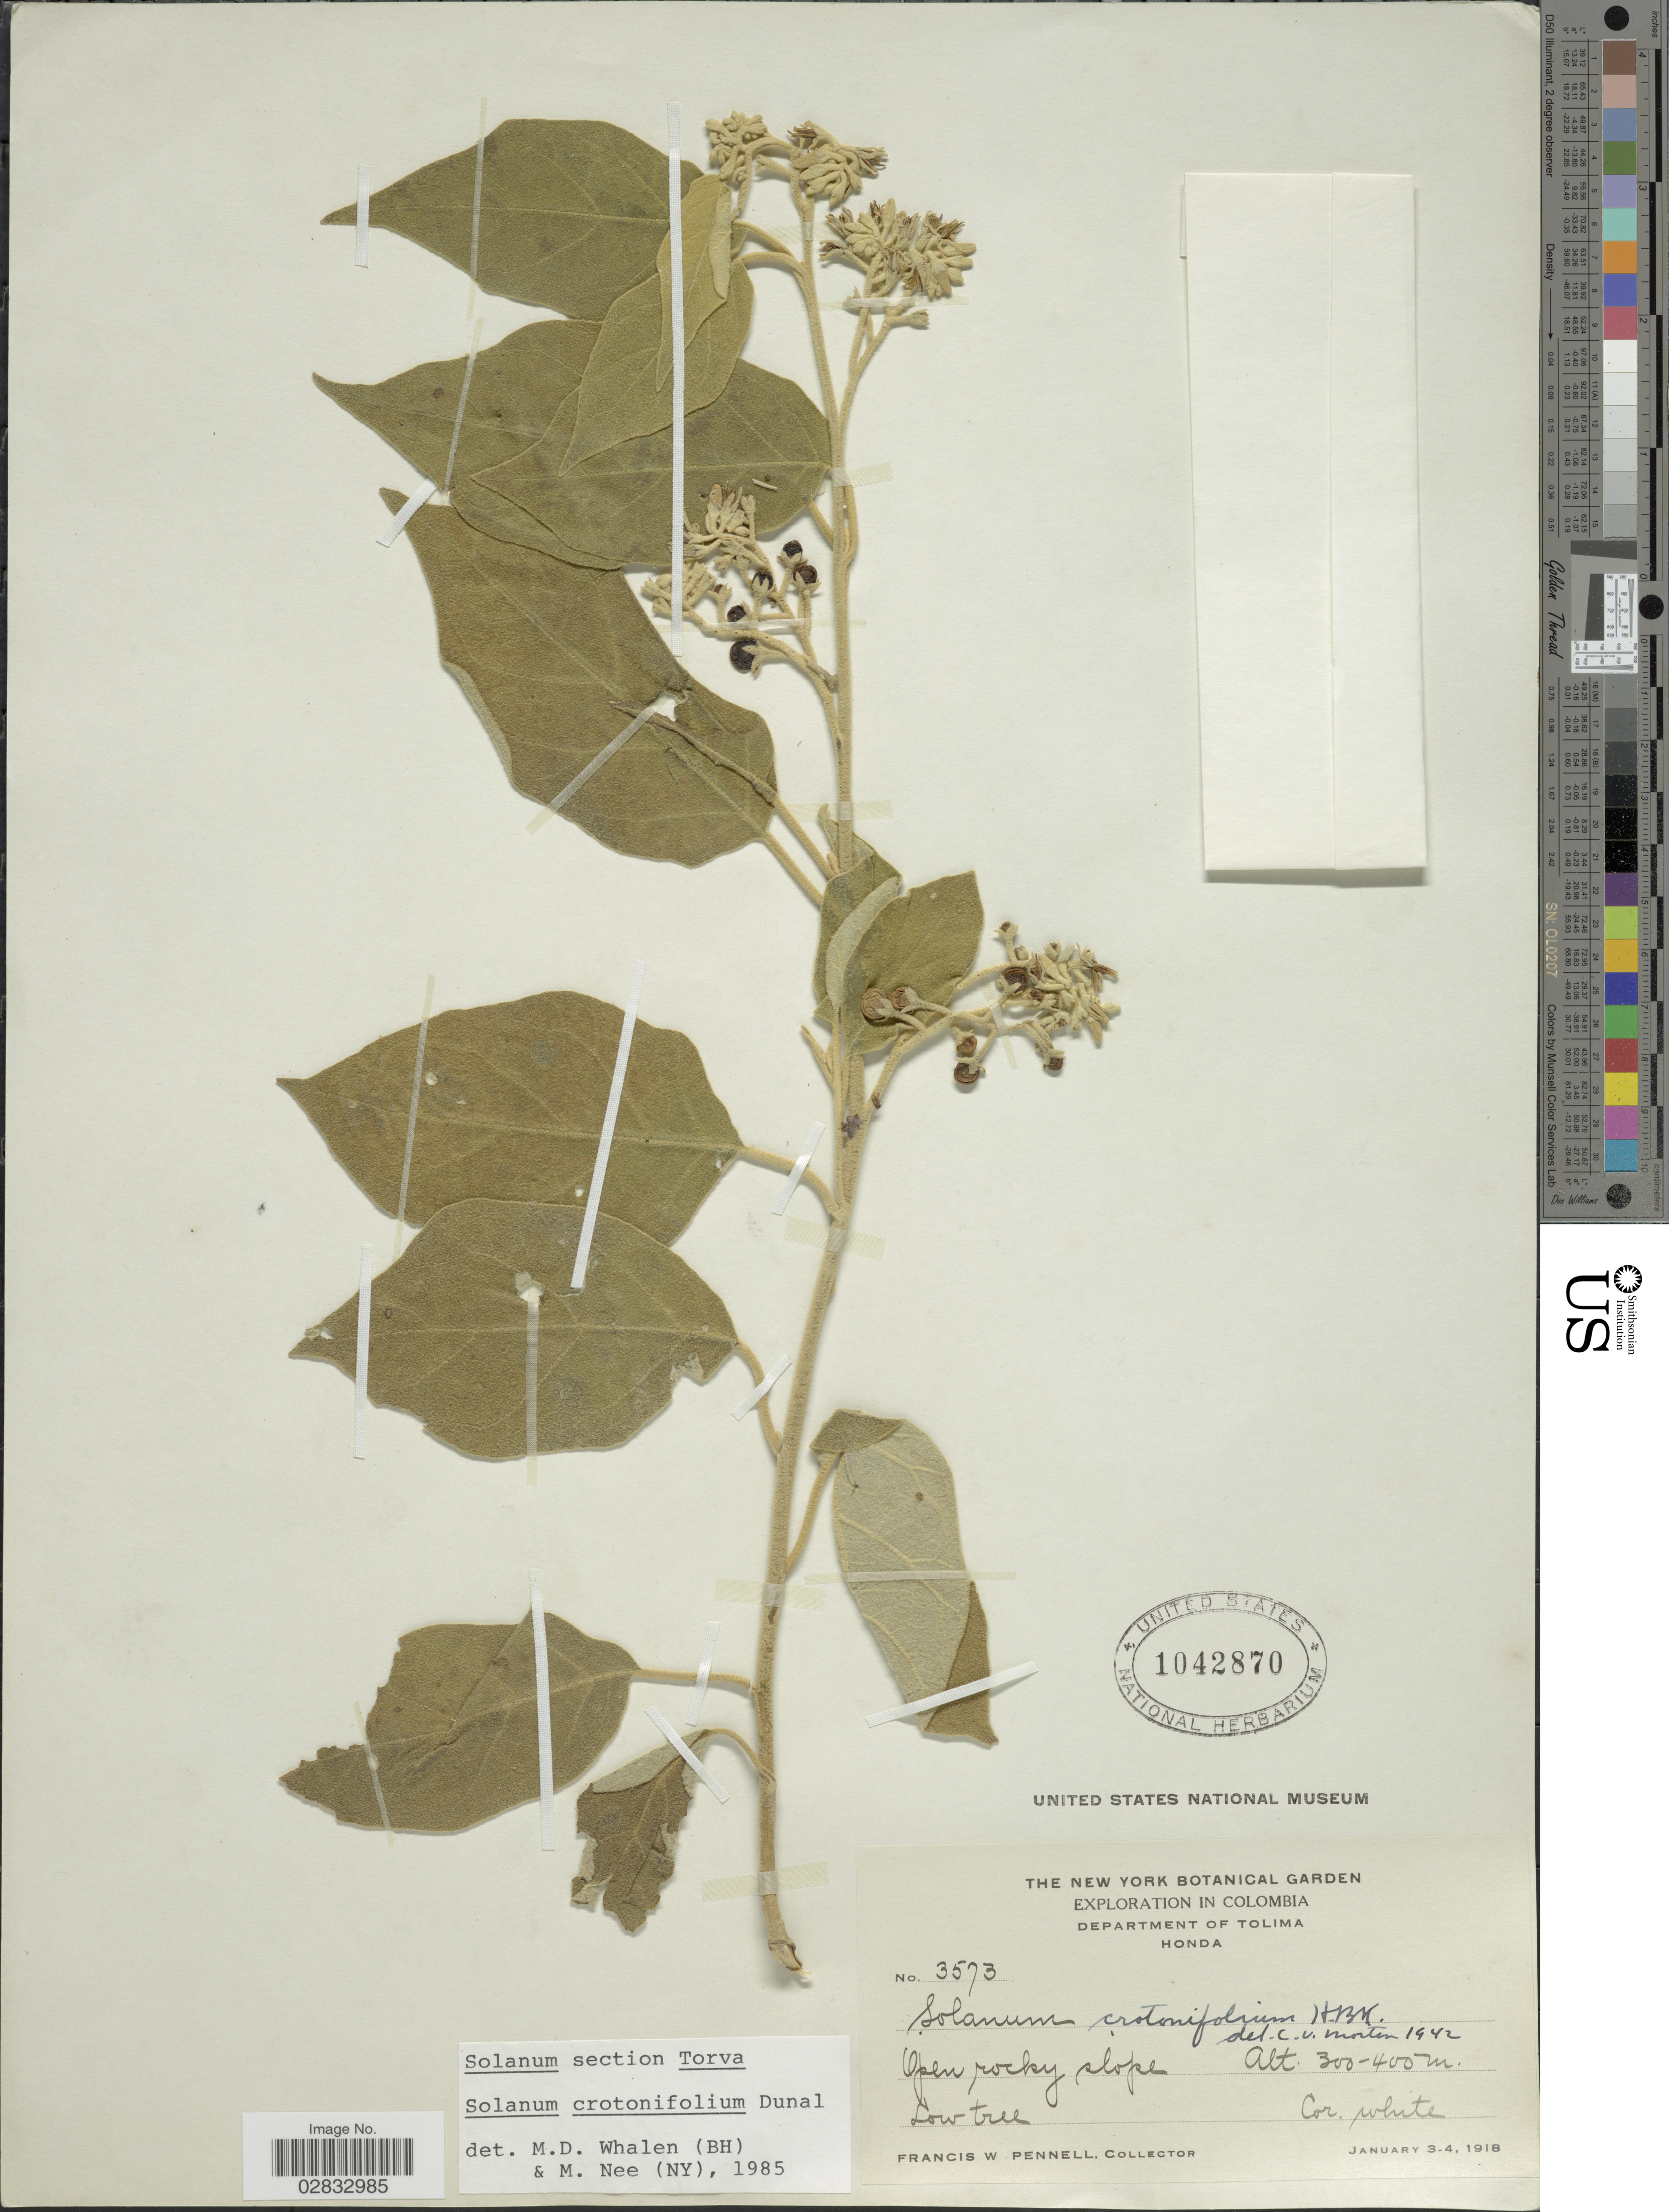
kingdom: Plantae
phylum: Tracheophyta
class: Magnoliopsida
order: Solanales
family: Solanaceae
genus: Solanum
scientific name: Solanum crotonifolium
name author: Dunal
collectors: F. W. Pennell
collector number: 3573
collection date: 1918-01-03/1918-01-04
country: Colombia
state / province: Tolima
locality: Department of Tolima. Honda.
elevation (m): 300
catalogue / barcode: US 1042870